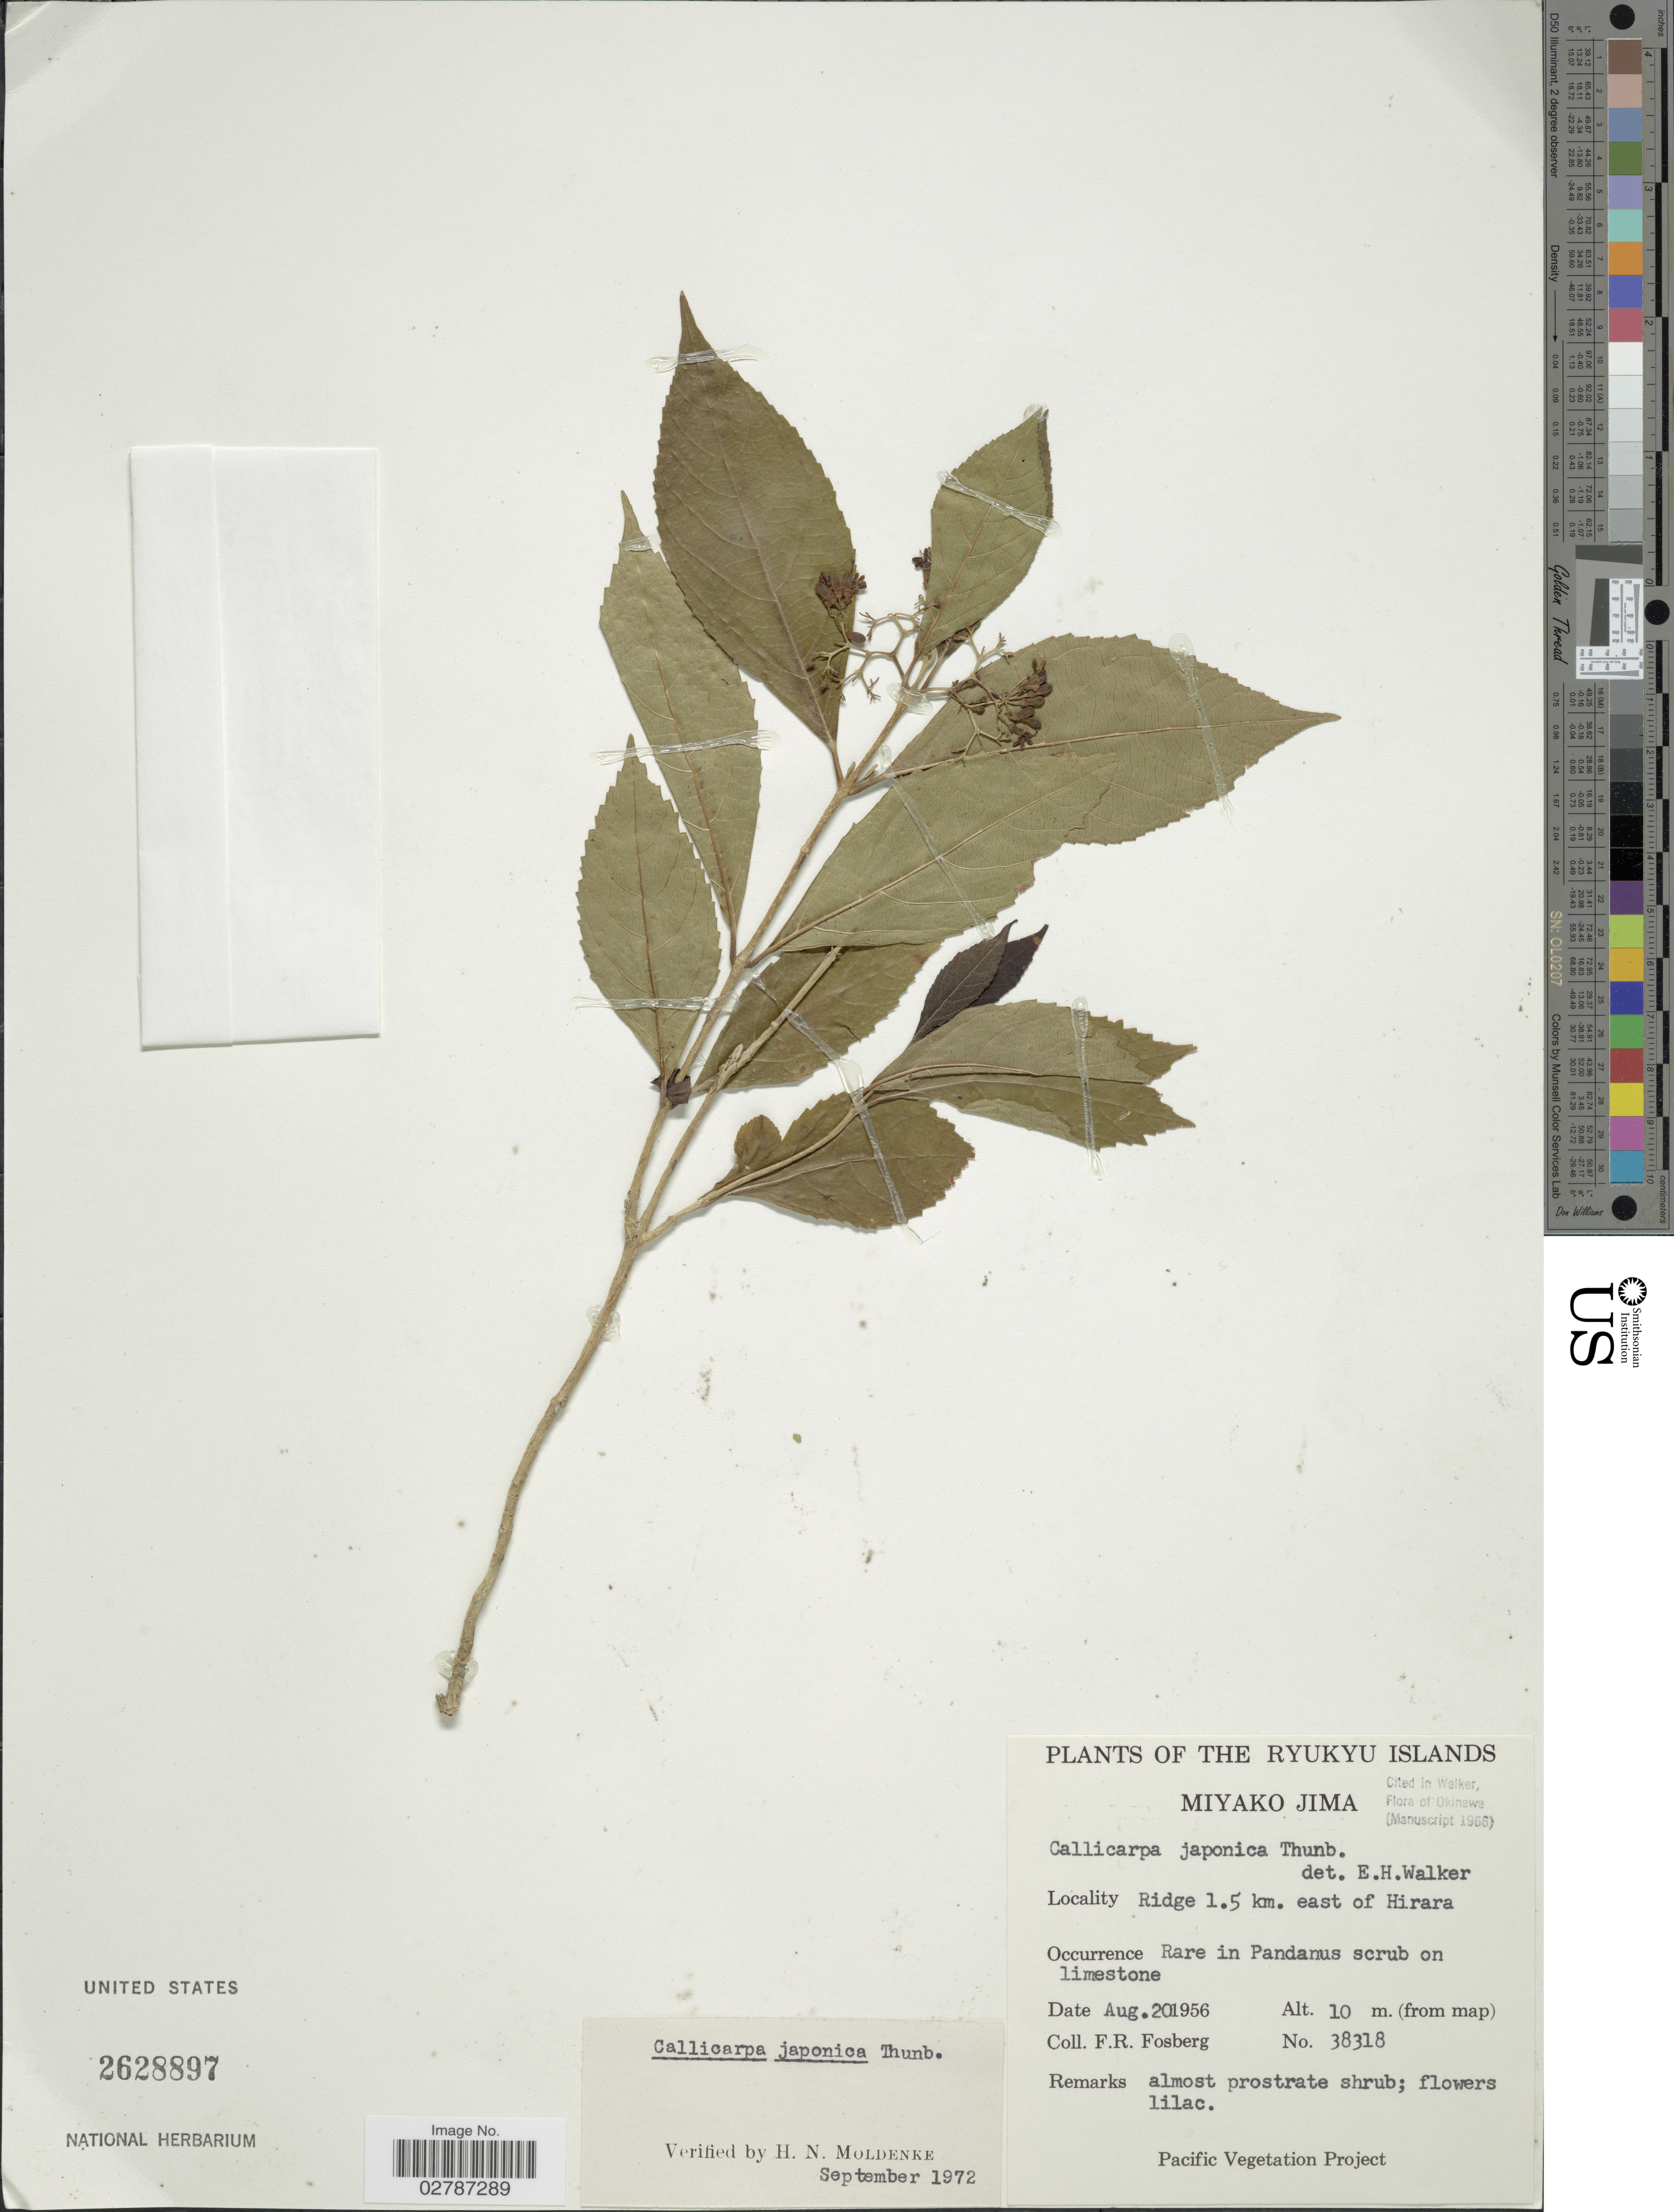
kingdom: Plantae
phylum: Tracheophyta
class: Magnoliopsida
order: Lamiales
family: Lamiaceae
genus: Callicarpa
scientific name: Callicarpa japonica var. japonica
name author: Thunb.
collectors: F. R. Fosberg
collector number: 38318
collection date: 1956-08-20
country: Japan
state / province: Okinawa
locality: Ryukyu Islands. Miyako Jima. Ridge 1.5 km. east of Hirara.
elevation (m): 10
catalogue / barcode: US 2628897